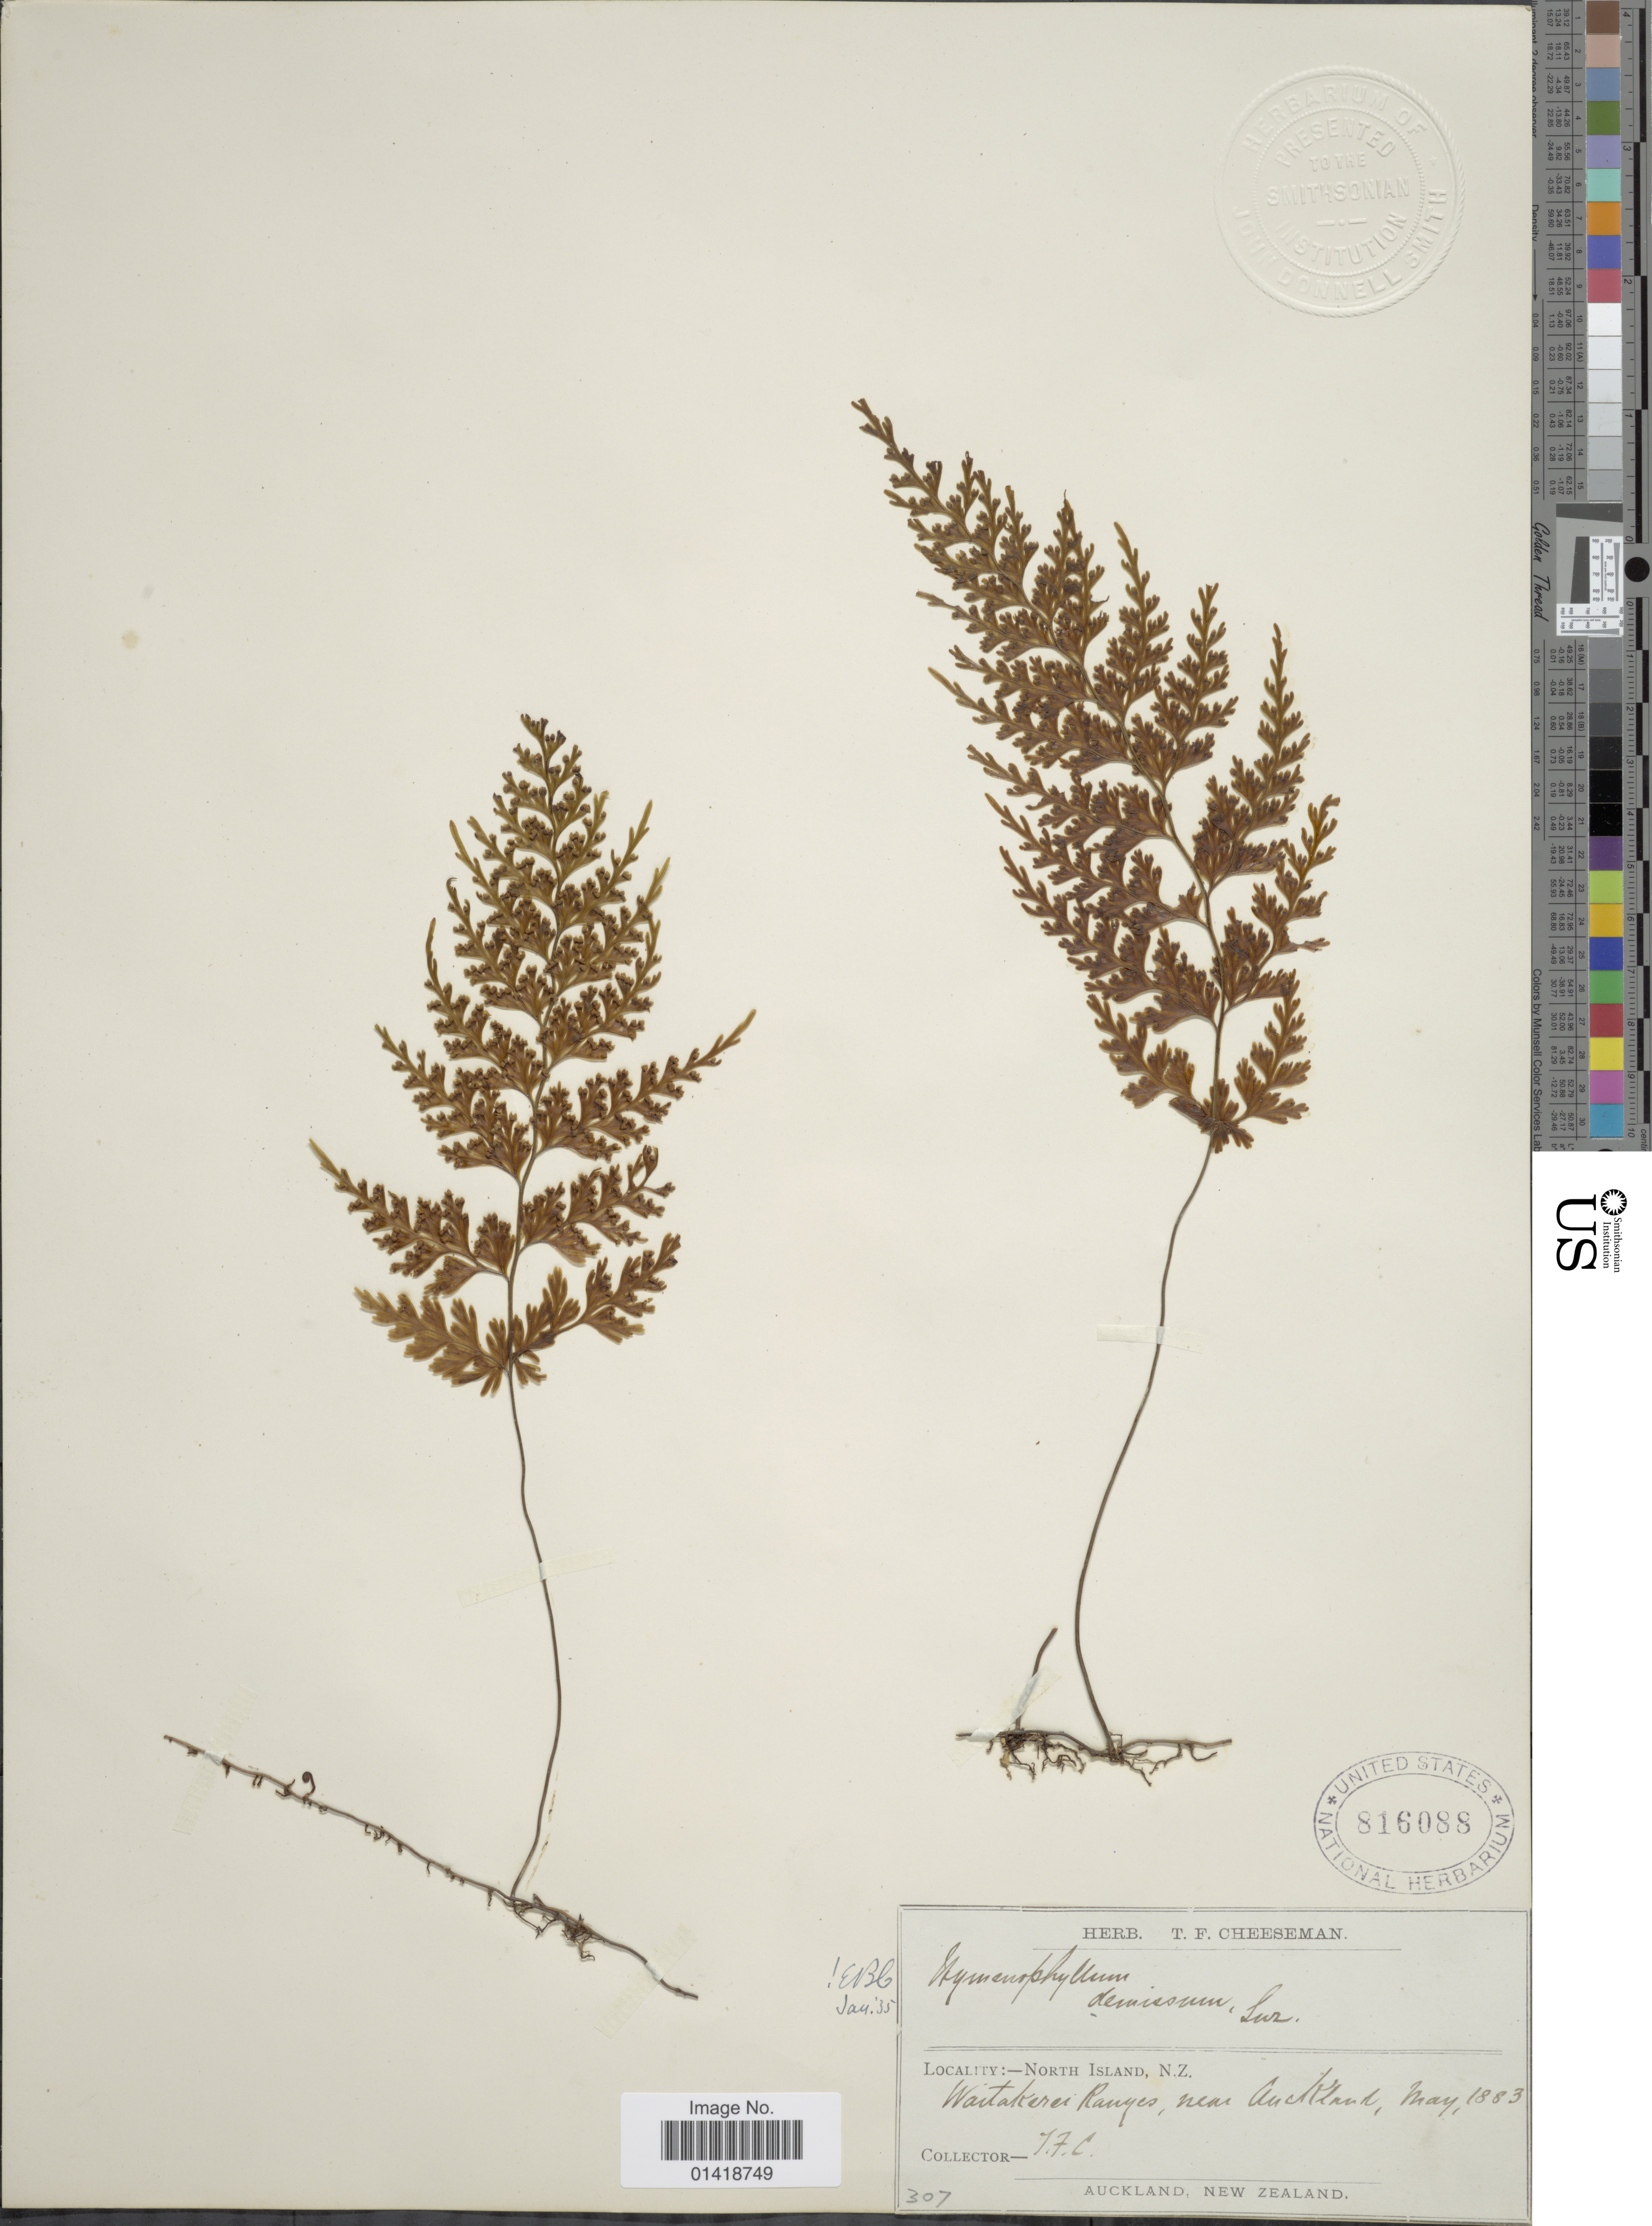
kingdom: Plantae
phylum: Tracheophyta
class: Polypodiopsida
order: Hymenophyllales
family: Hymenophyllaceae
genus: Hymenophyllum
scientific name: Hymenophyllum demissum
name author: Sw.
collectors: T. F. Cheeseman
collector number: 307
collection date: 1883-05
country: New Zealand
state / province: Auckland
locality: North Island, N.Z. Waitakerei Rauyes, near Auckland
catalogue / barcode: US 816088